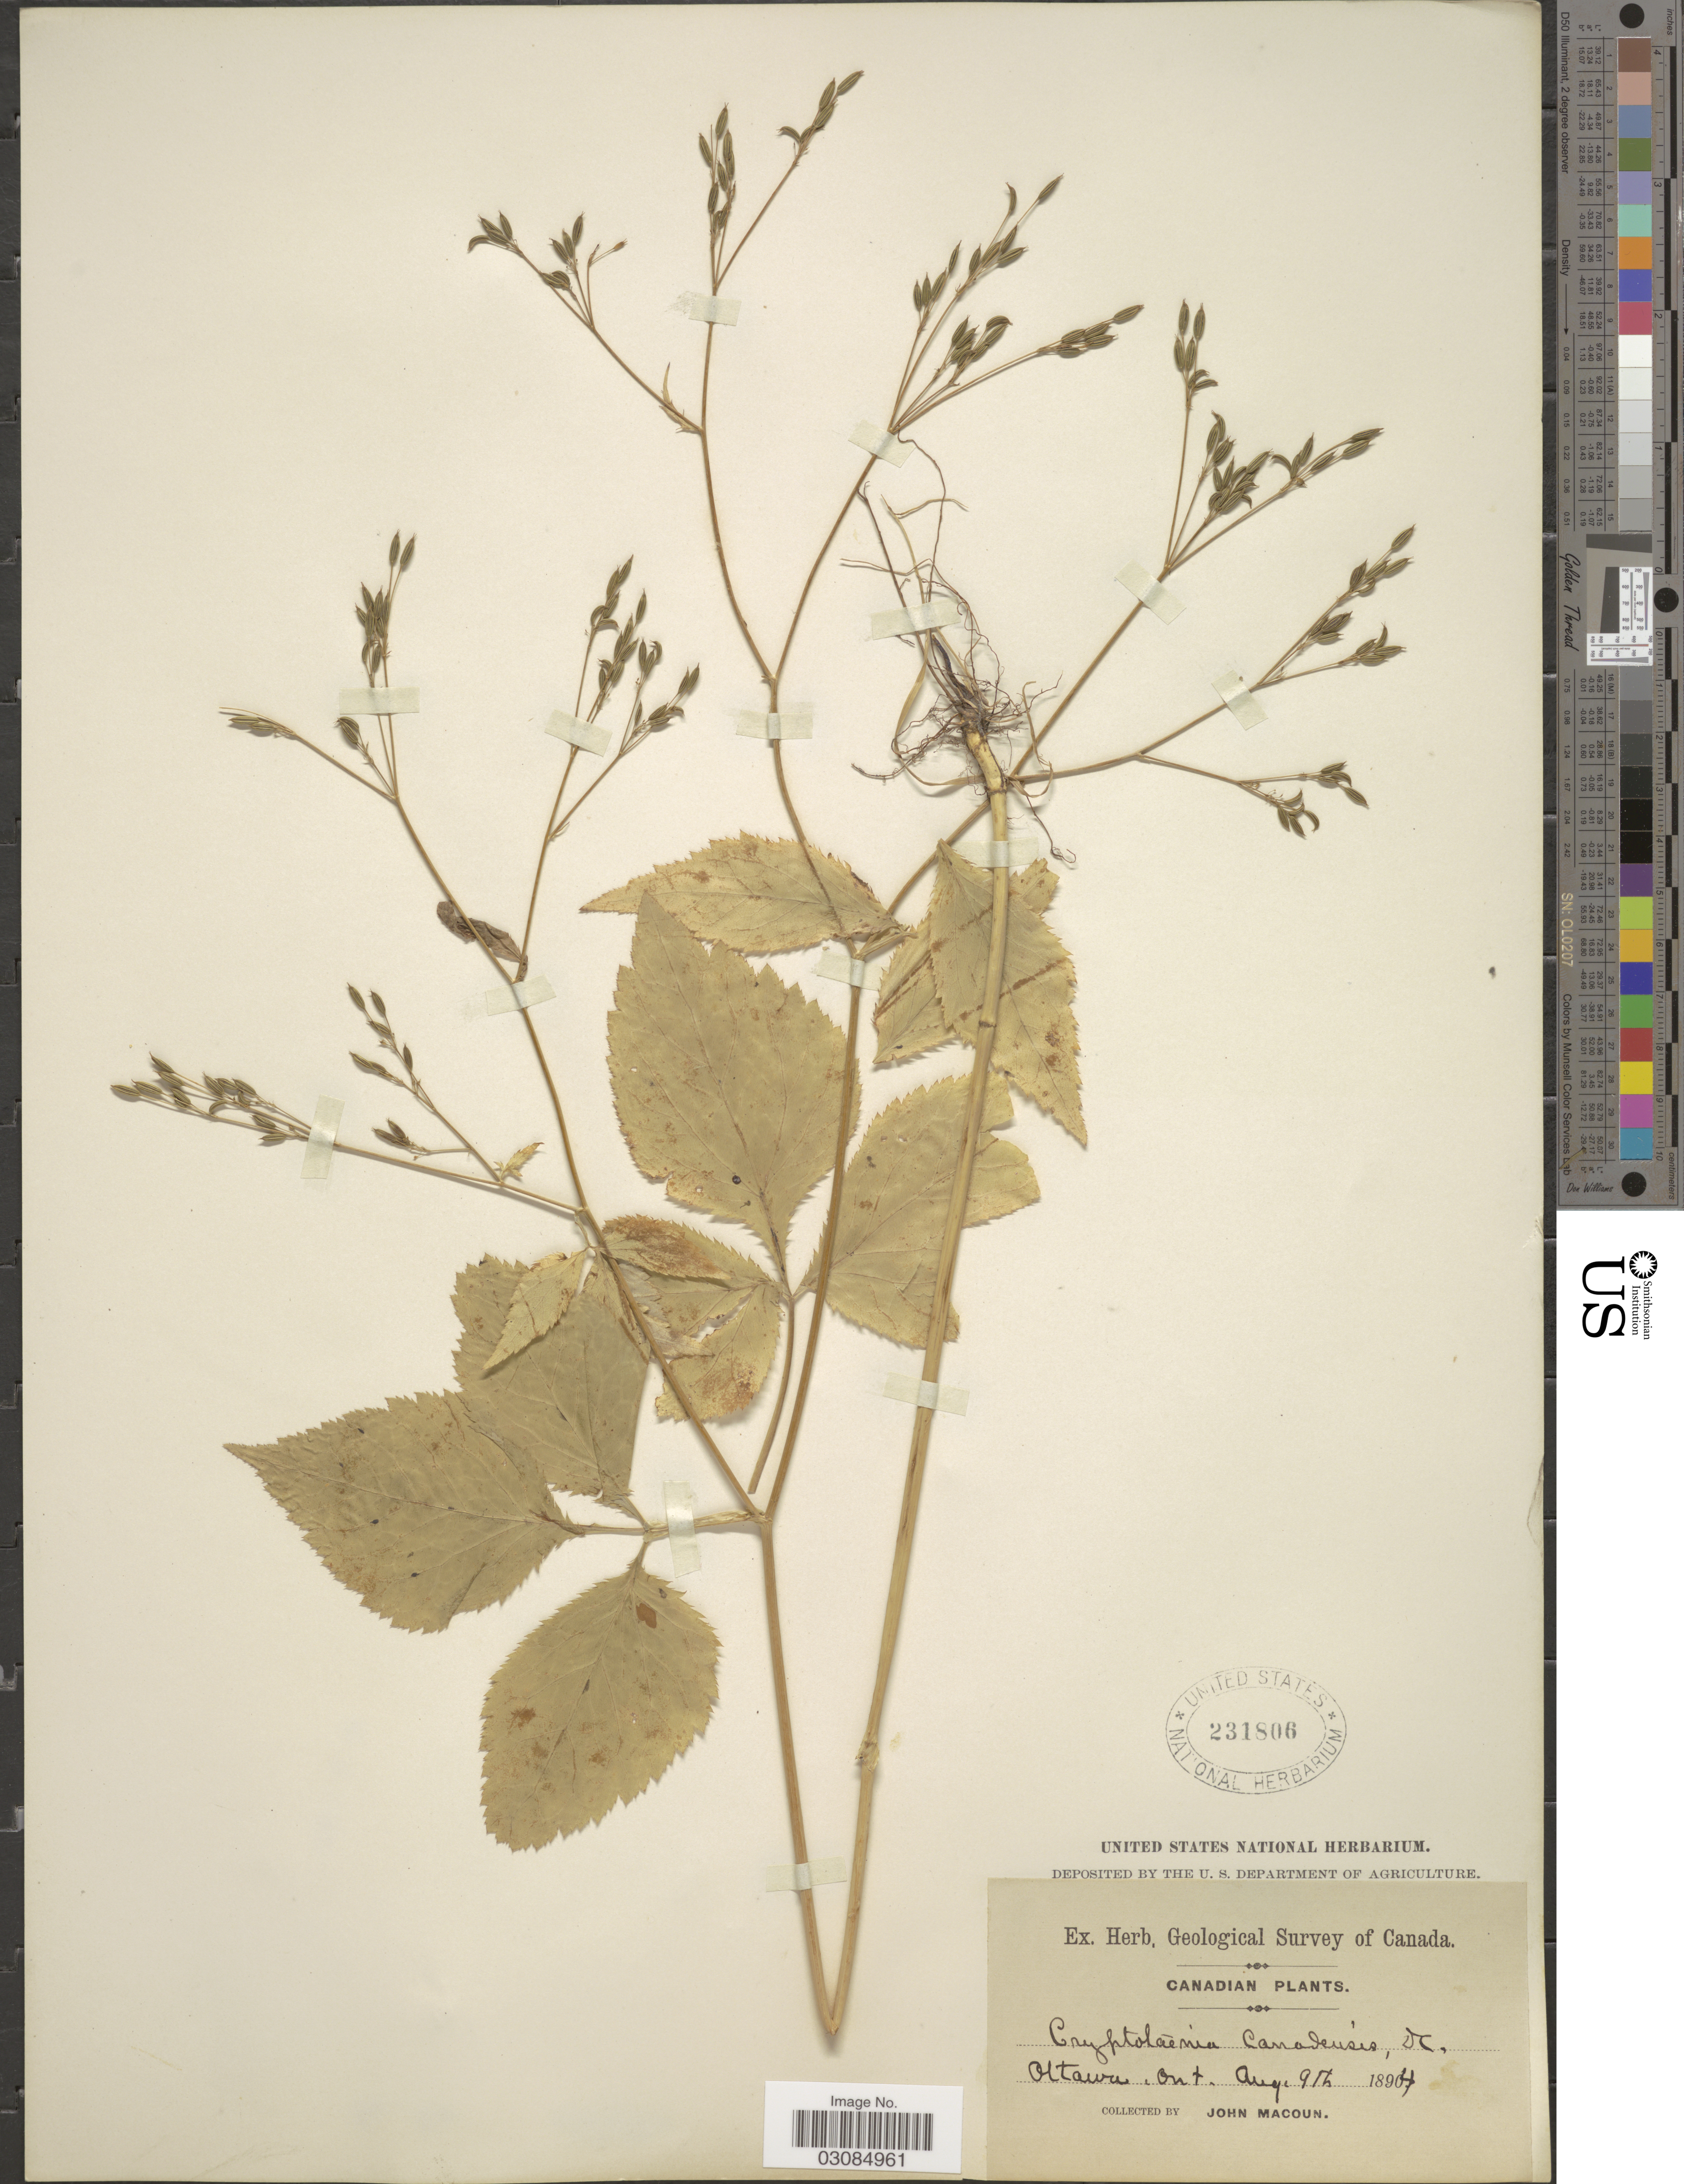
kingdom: Plantae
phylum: Tracheophyta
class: Magnoliopsida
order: Apiales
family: Apiaceae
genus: Cryptotaenia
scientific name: Cryptotaenia canadensis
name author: (L.) DC.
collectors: J. Macoun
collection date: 1894-08-09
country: Canada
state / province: Ontario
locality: Ottawa.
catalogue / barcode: US 231806